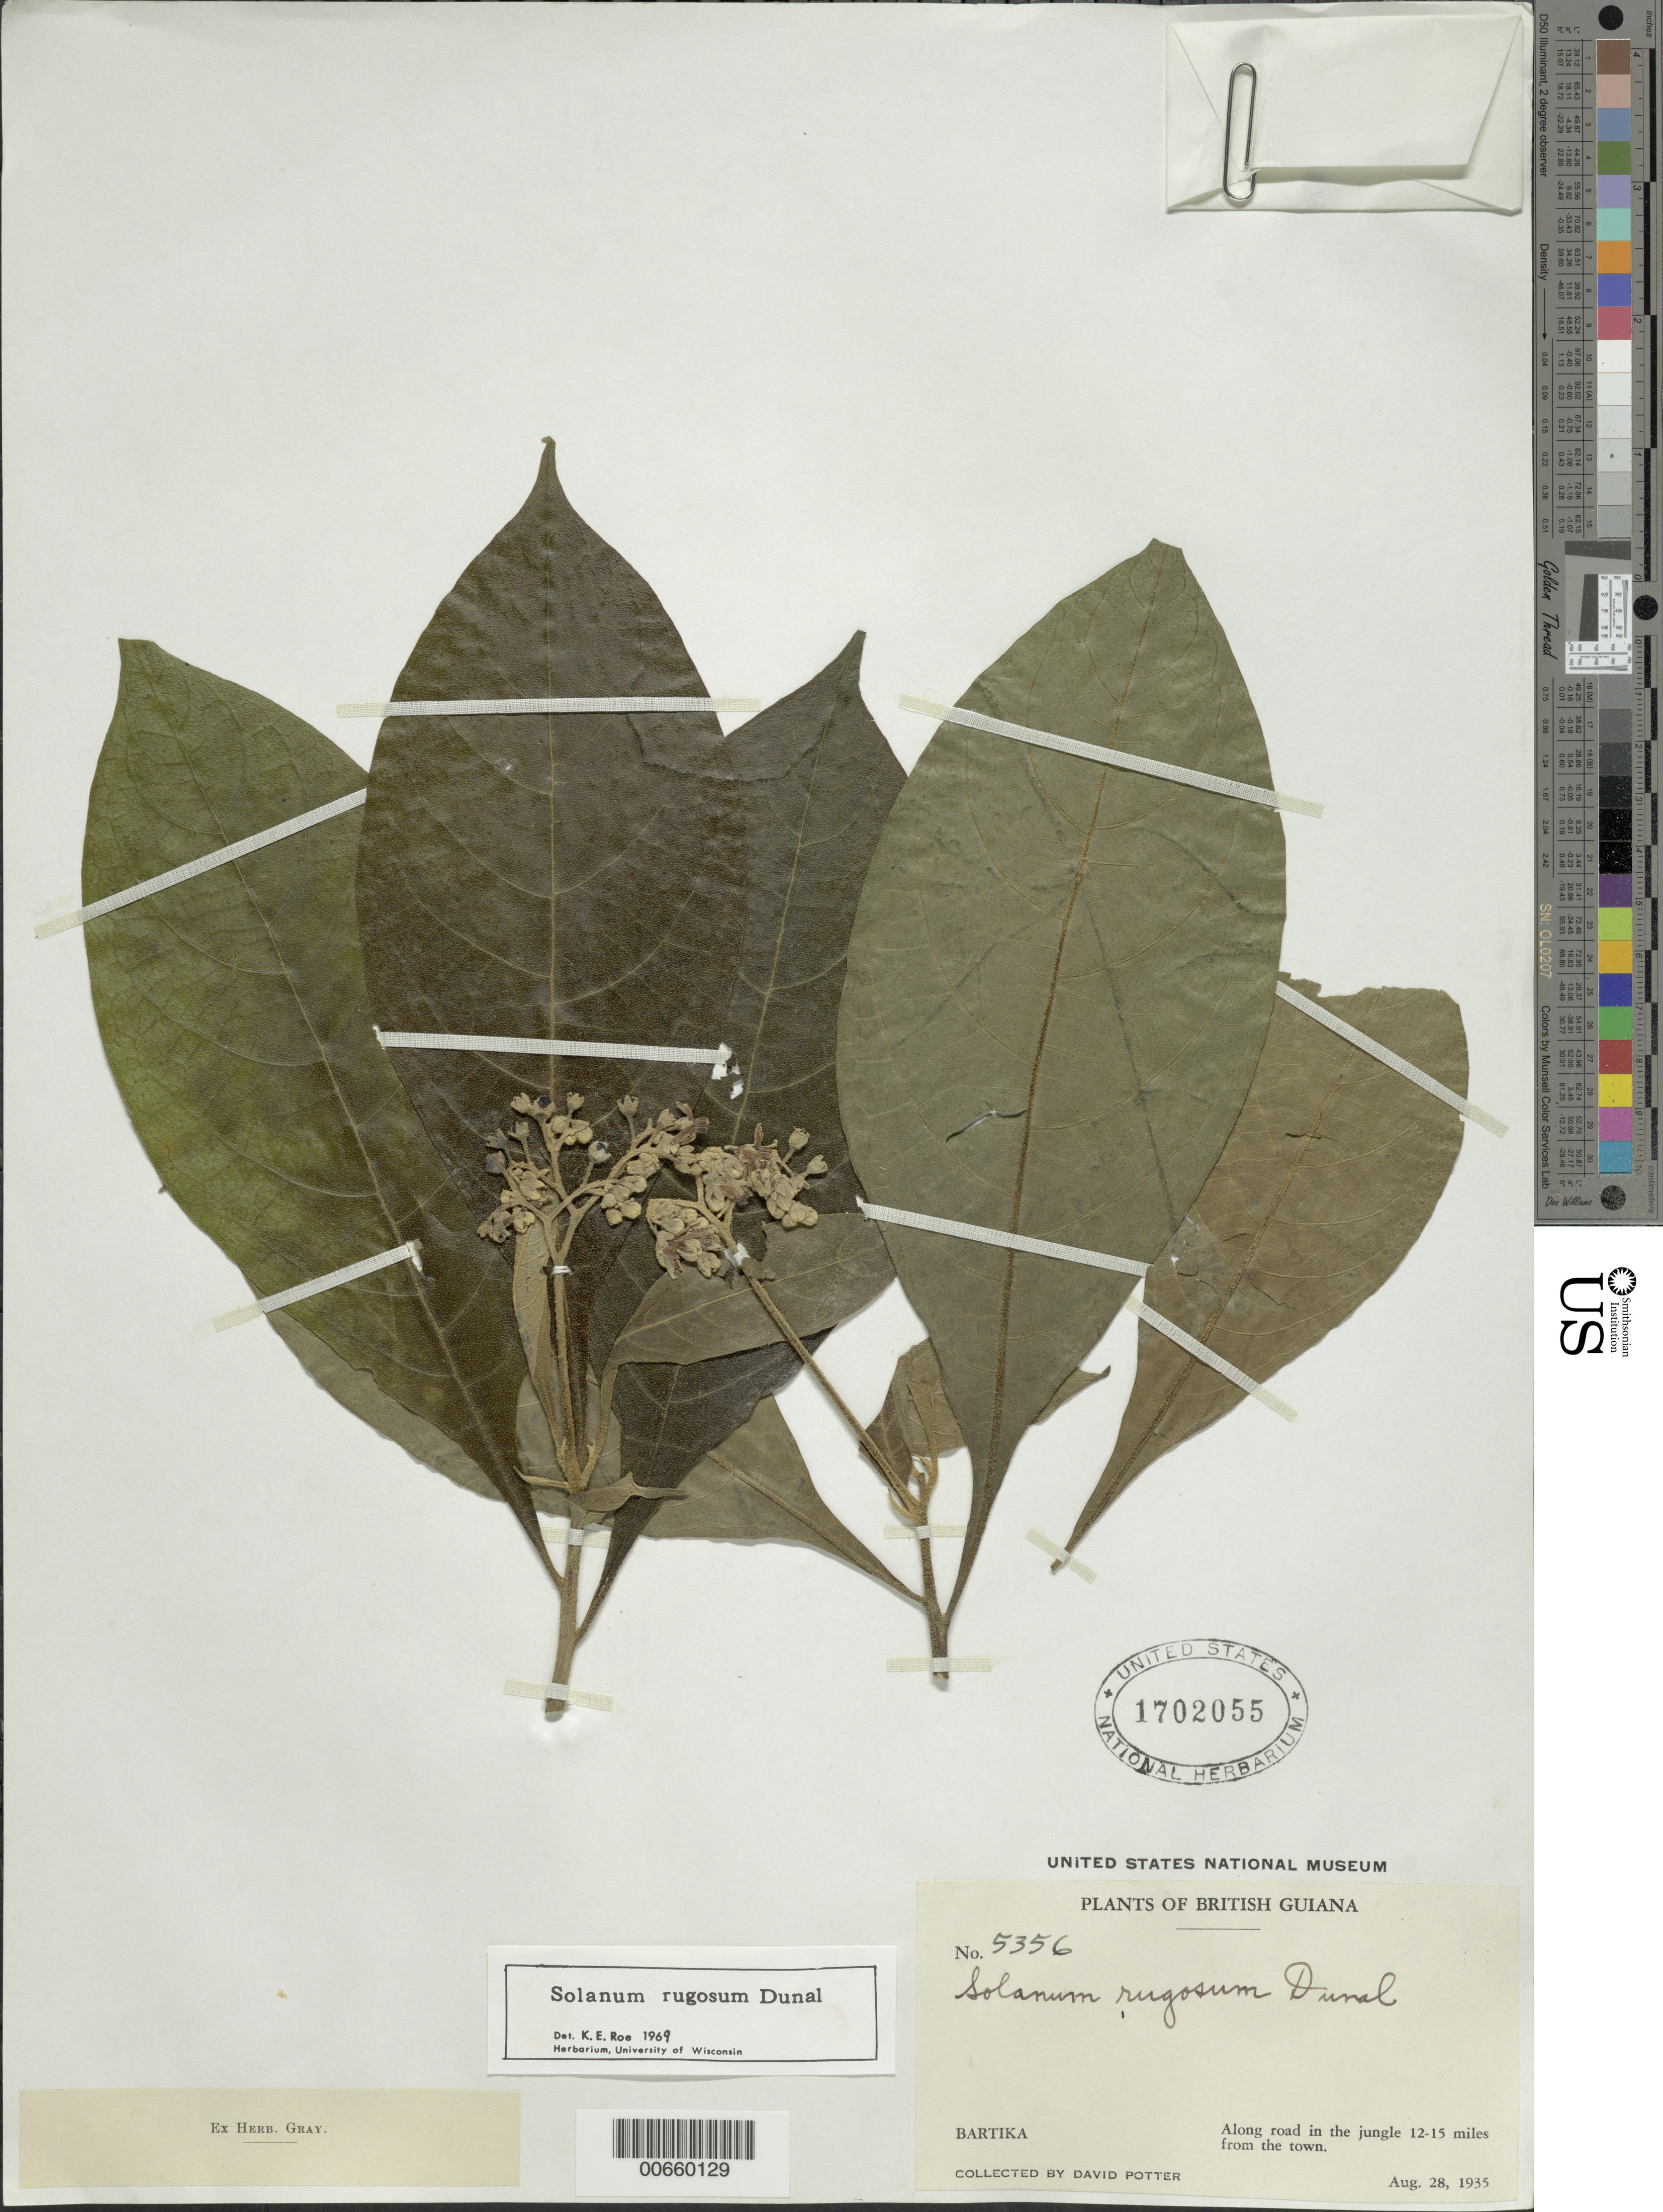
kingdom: Plantae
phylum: Tracheophyta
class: Magnoliopsida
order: Solanales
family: Solanaceae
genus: Solanum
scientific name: Solanum rugosum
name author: Dunal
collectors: D. Potter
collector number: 5356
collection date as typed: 8 Aug 1935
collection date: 1935-08-08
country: Guyana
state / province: Cuyuni-Mazaruni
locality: Bartika, 12-15 mi from the town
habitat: Along the road in jungle.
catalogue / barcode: US 1702055